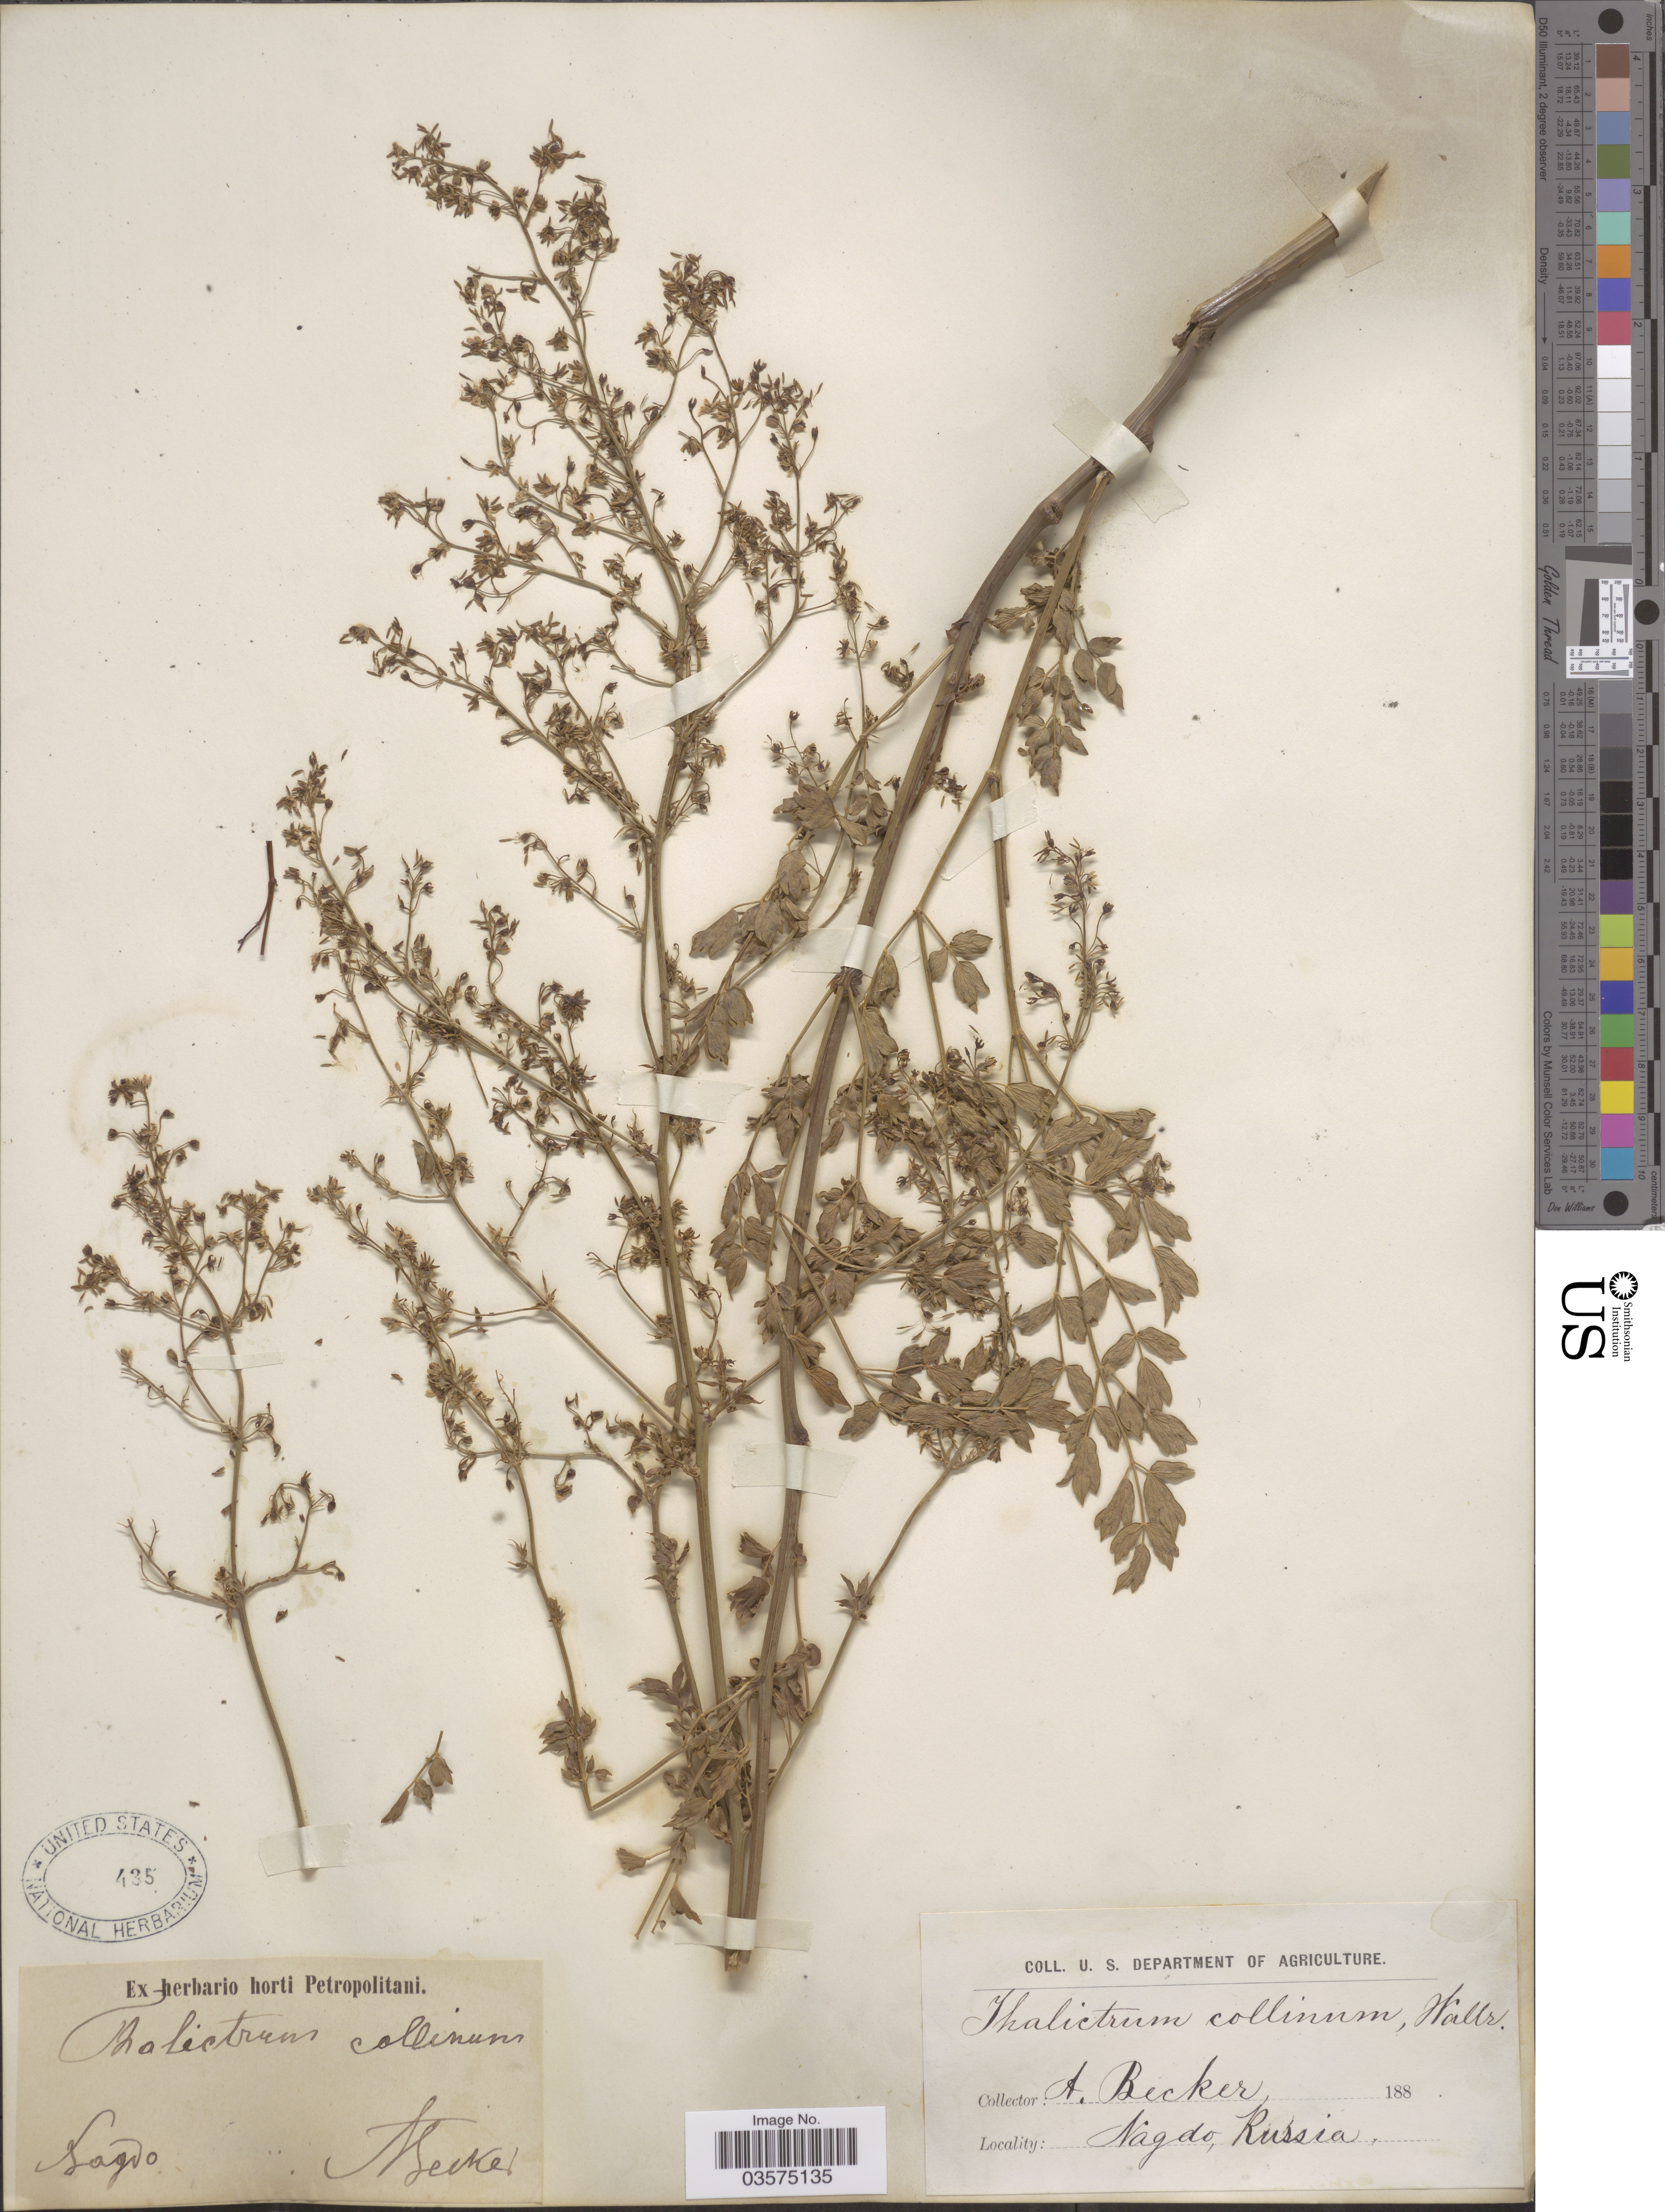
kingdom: Plantae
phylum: Tracheophyta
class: Magnoliopsida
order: Ranunculales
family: Ranunculaceae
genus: Thalictrum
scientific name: Thalictrum collinum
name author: Wallr.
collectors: A. Becker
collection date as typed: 188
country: Russian Federation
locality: Nagdo.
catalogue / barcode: US 435